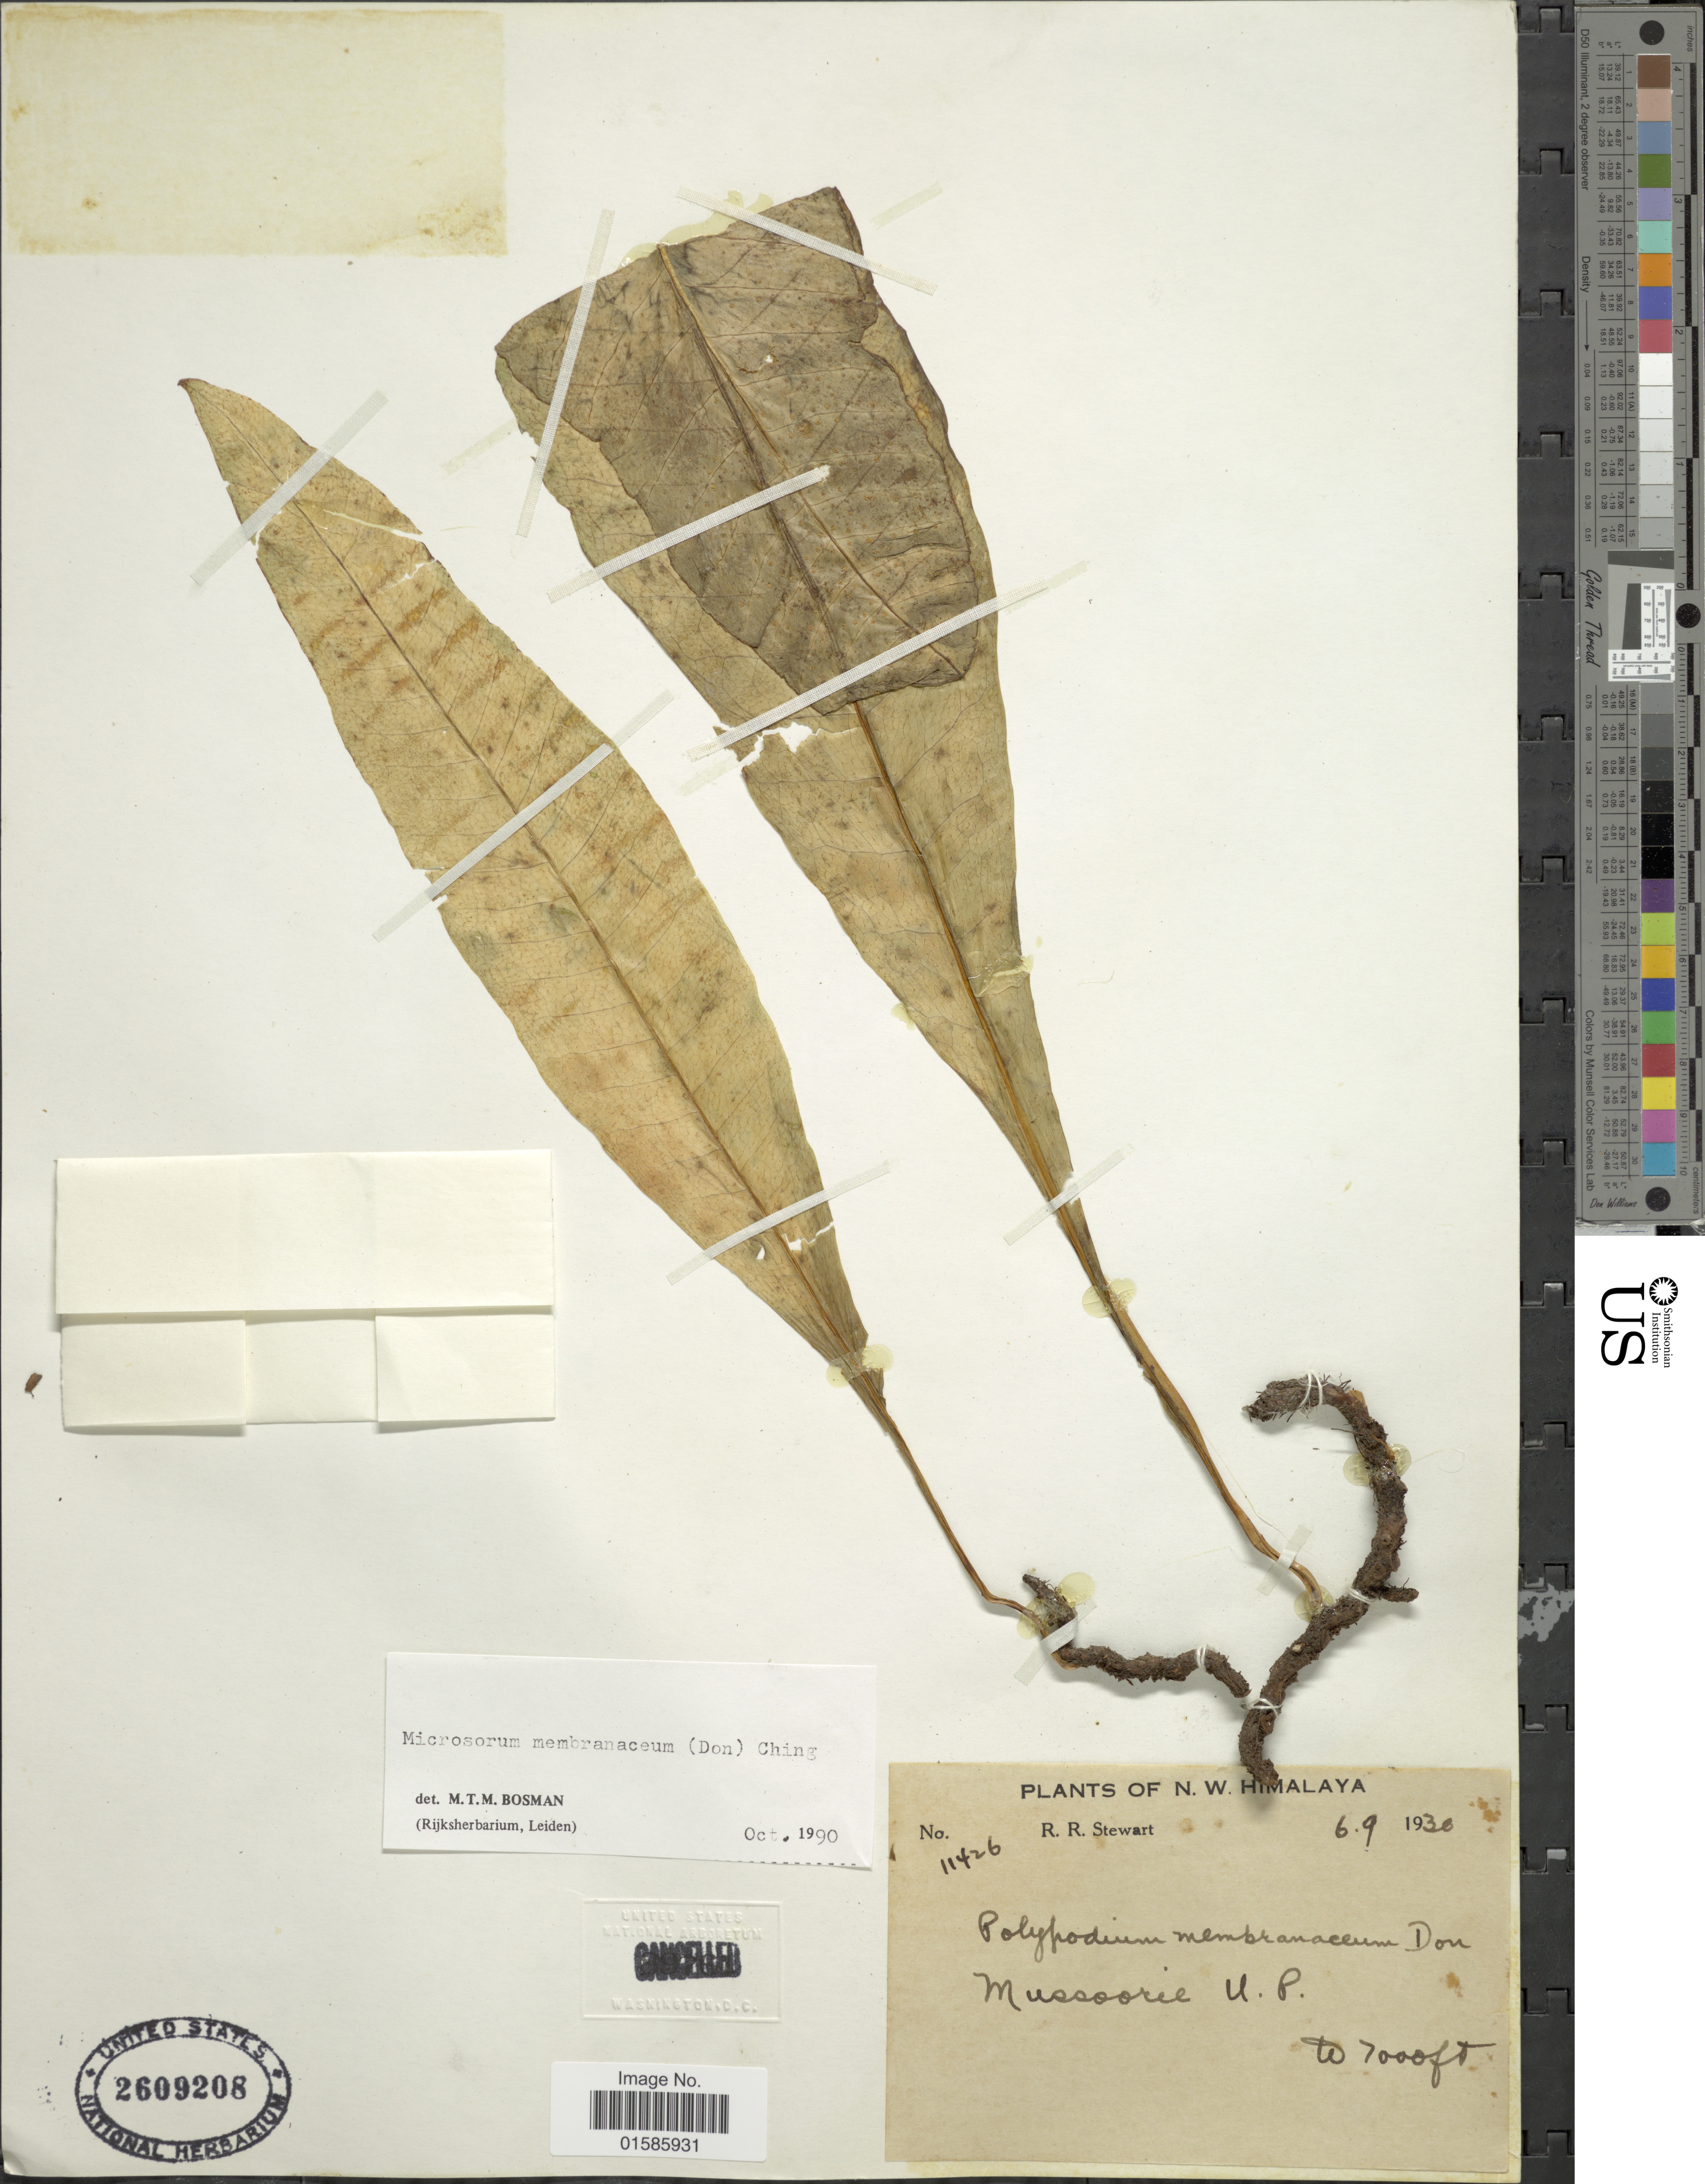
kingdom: Plantae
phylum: Tracheophyta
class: Polypodiopsida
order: Polypodiales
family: Polypodiaceae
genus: Microsorum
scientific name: Microsorum membranaceum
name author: (D. Don) Ching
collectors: R. R. Stewart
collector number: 11426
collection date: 1930-09-06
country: India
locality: N.W. Himalaya, Mussoorie U.P.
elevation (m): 2134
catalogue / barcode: US 2609208